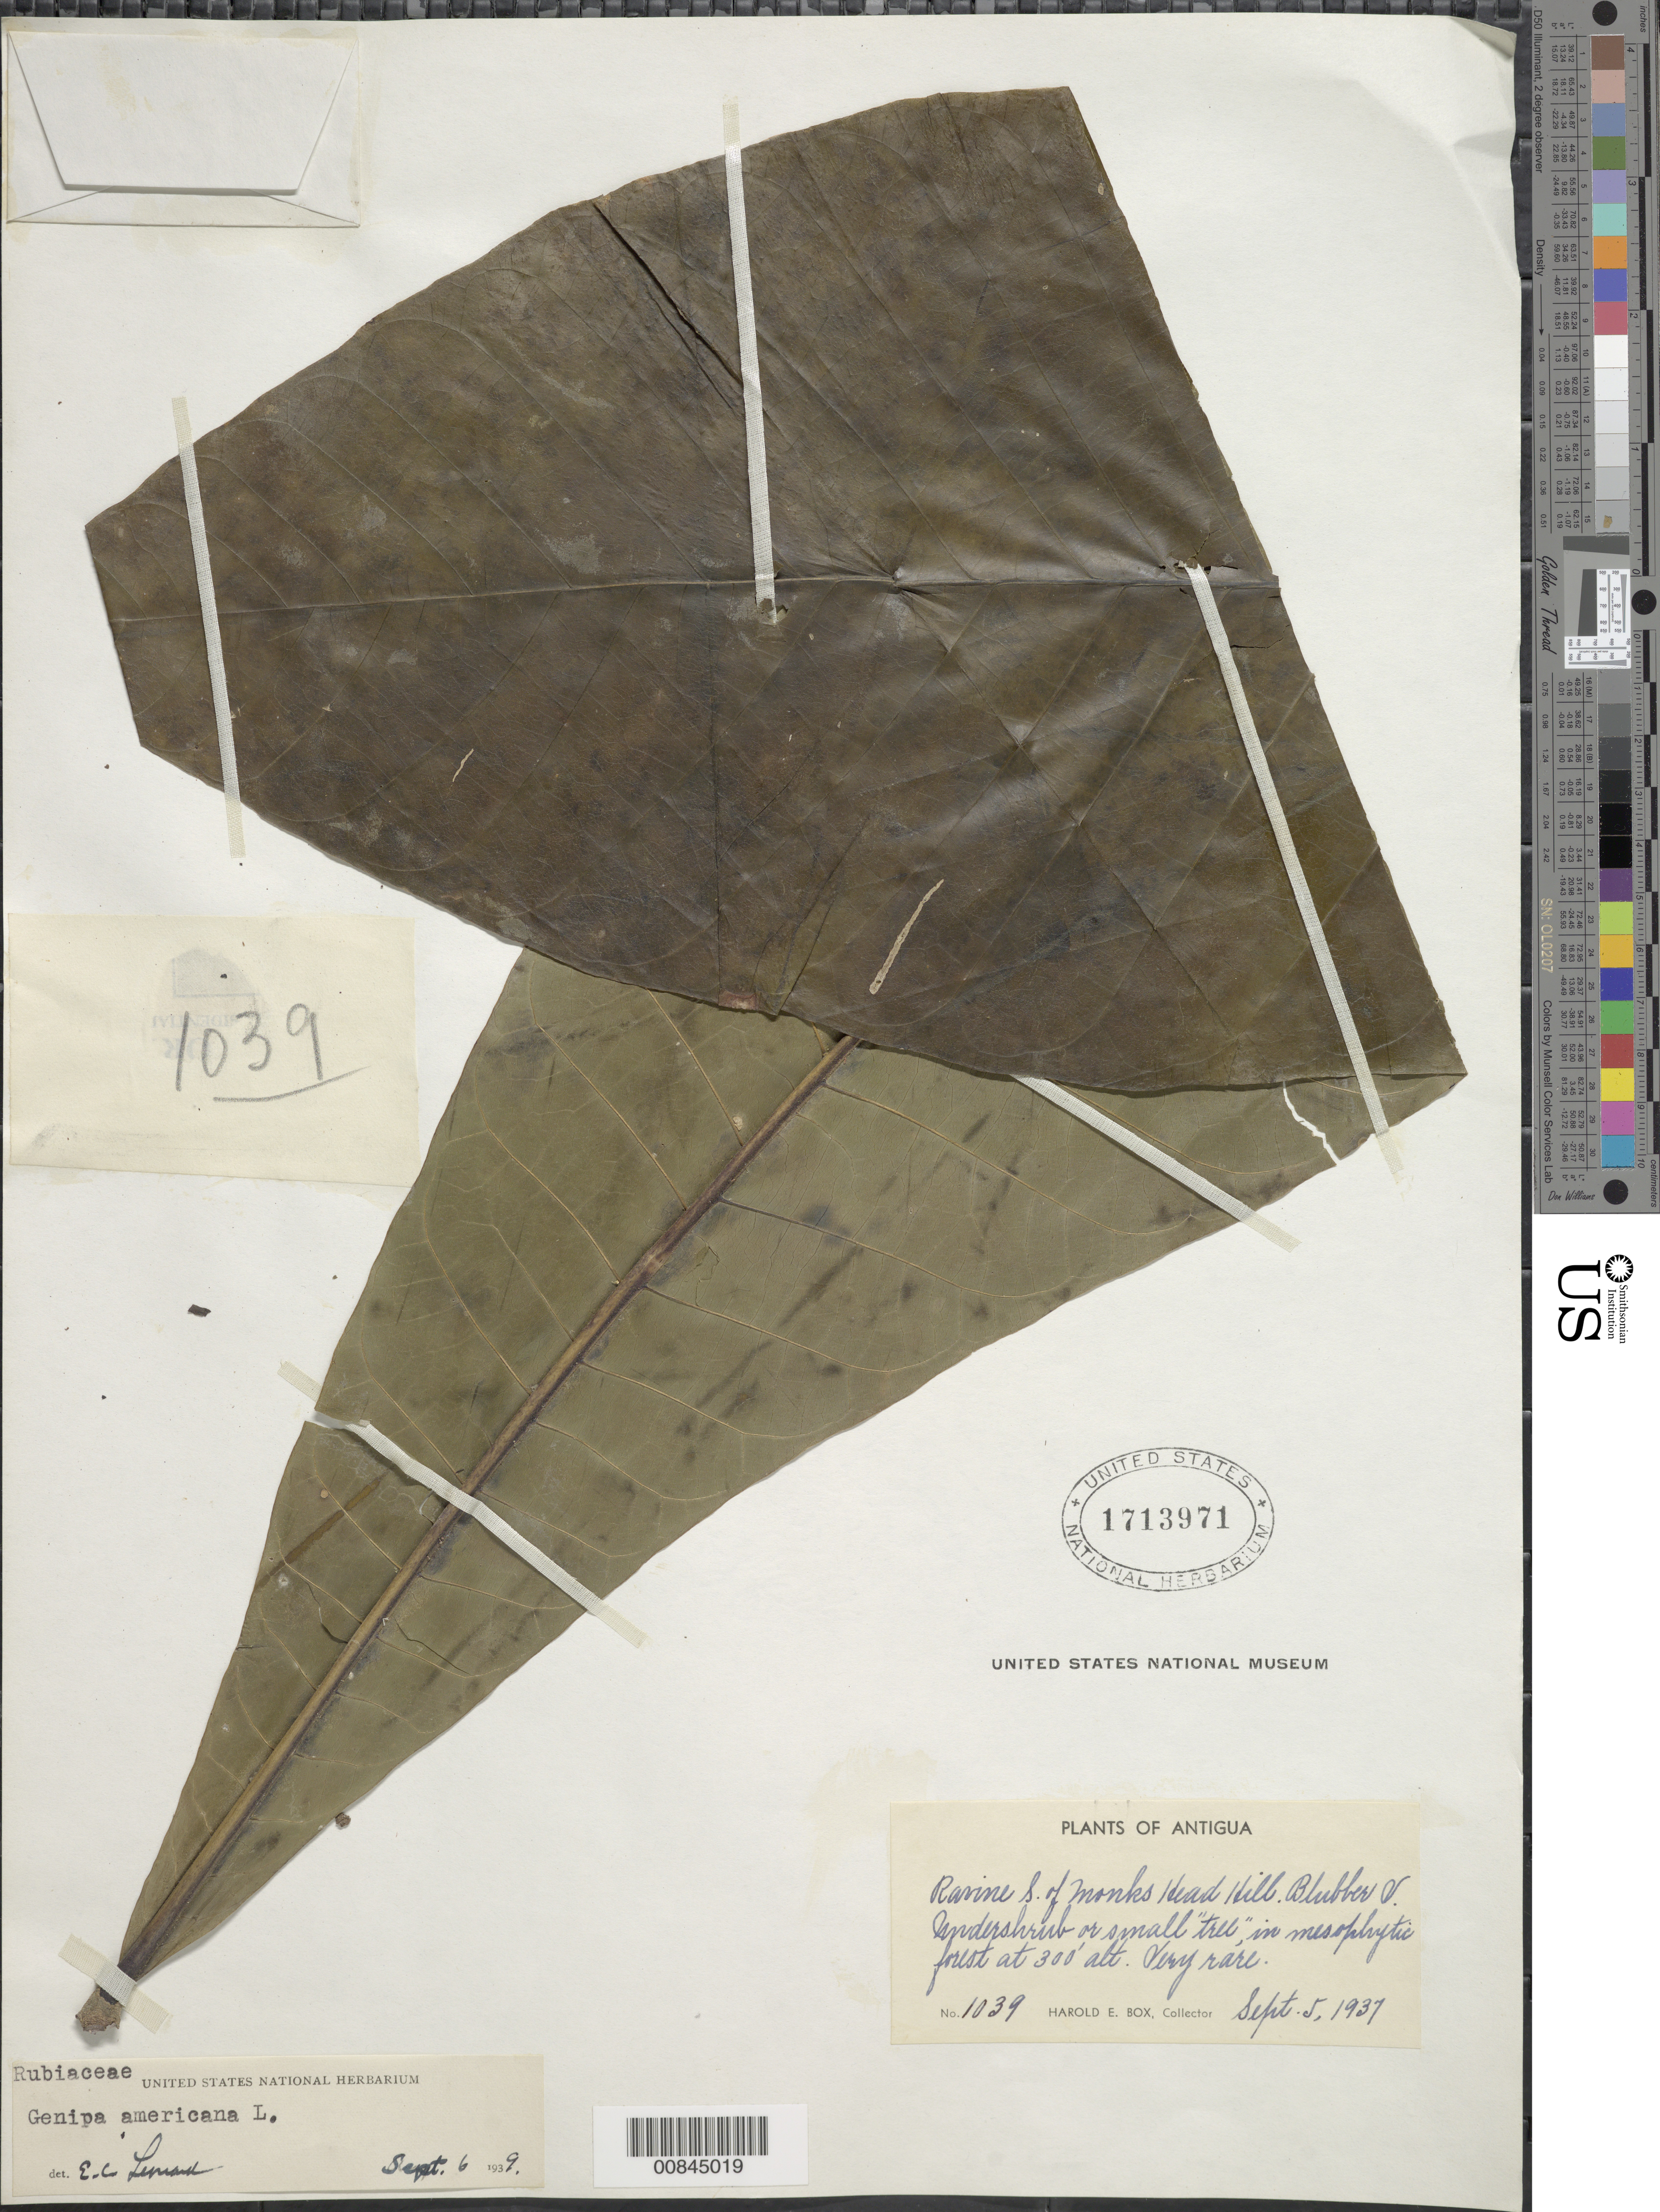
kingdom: Plantae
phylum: Tracheophyta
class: Magnoliopsida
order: Gentianales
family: Rubiaceae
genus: Genipa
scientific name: Genipa americana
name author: L.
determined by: Leonard, Emery C., (US)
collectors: H. E. Box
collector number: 1039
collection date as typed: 05 Sep 1937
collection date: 1937-09-05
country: Antigua and Barbuda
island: Leeward Is.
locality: Ravine south of Monks Head Hill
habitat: Ravine in mesophytic forest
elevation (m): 91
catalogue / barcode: US 1713971